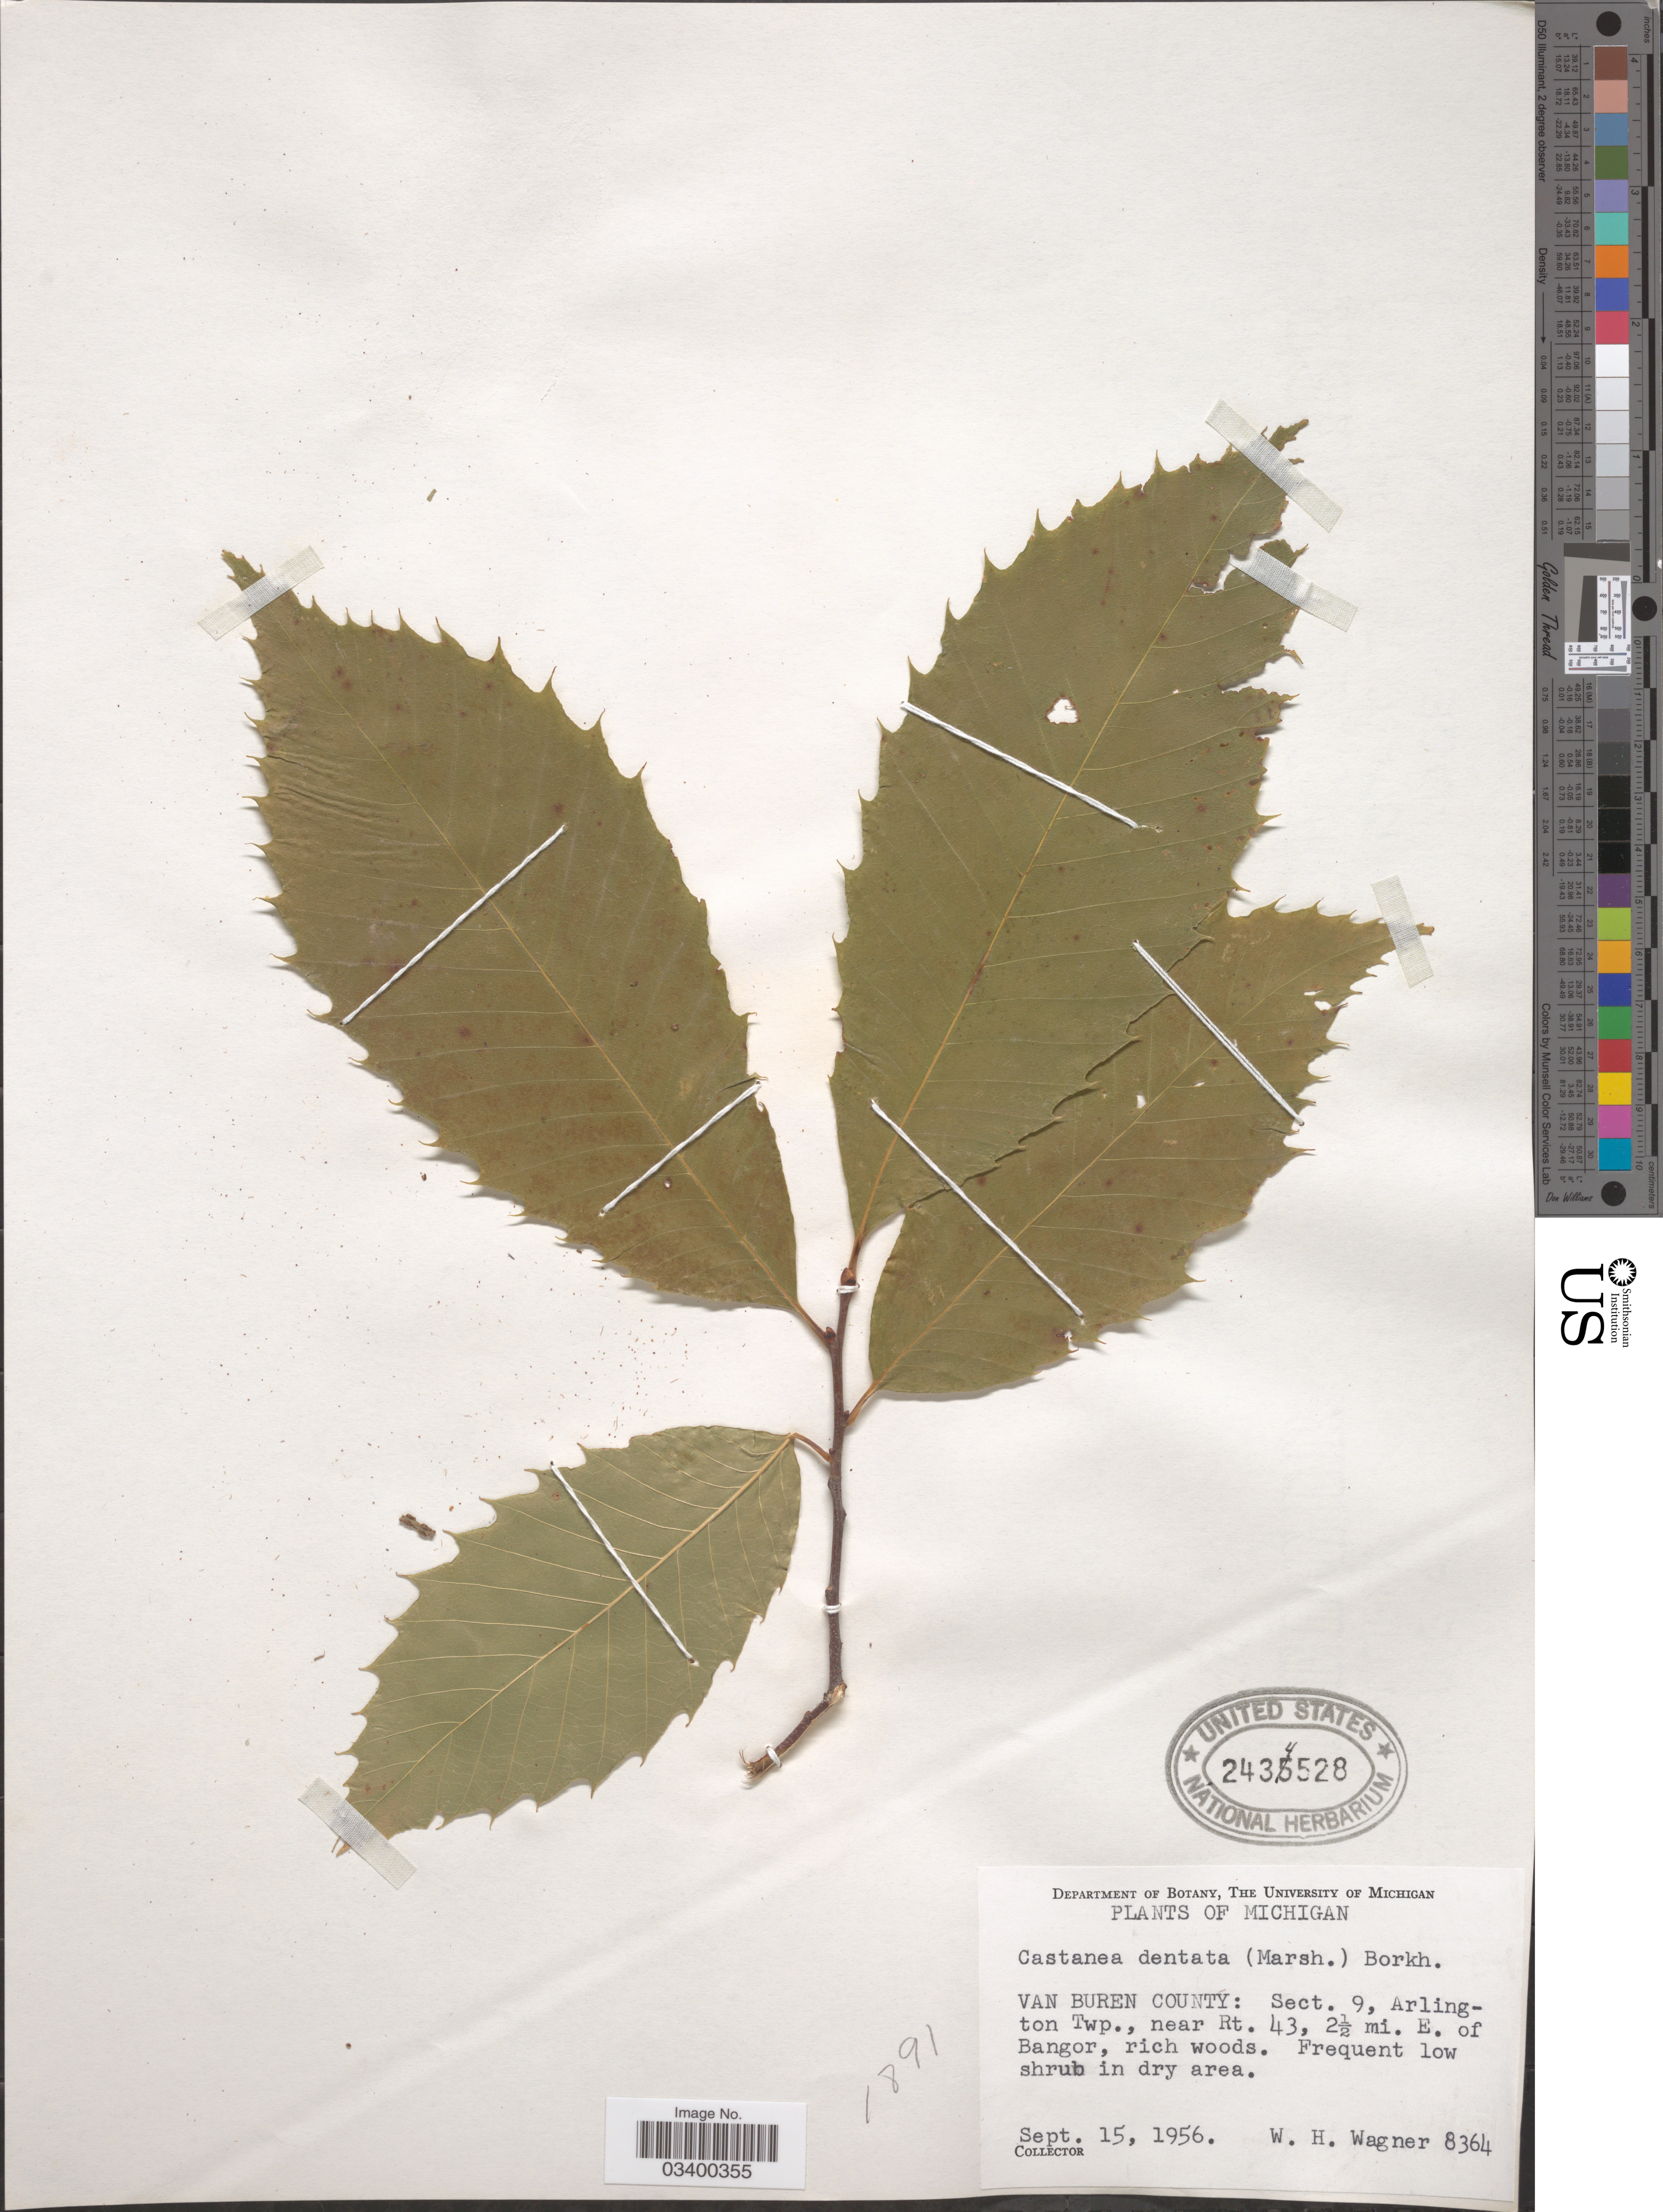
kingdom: Plantae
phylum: Tracheophyta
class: Magnoliopsida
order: Fagales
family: Fagaceae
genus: Castanea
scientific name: Castanea dentata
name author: (Marshall) Borkh.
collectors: W. H. Wagner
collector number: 8364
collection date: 1956-09-15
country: United States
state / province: Michigan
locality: Van Buren County: Sect. 9, Arlington Twp., near Rt. 43, 2½ mi. E. of Bangor.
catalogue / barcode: US 2434528